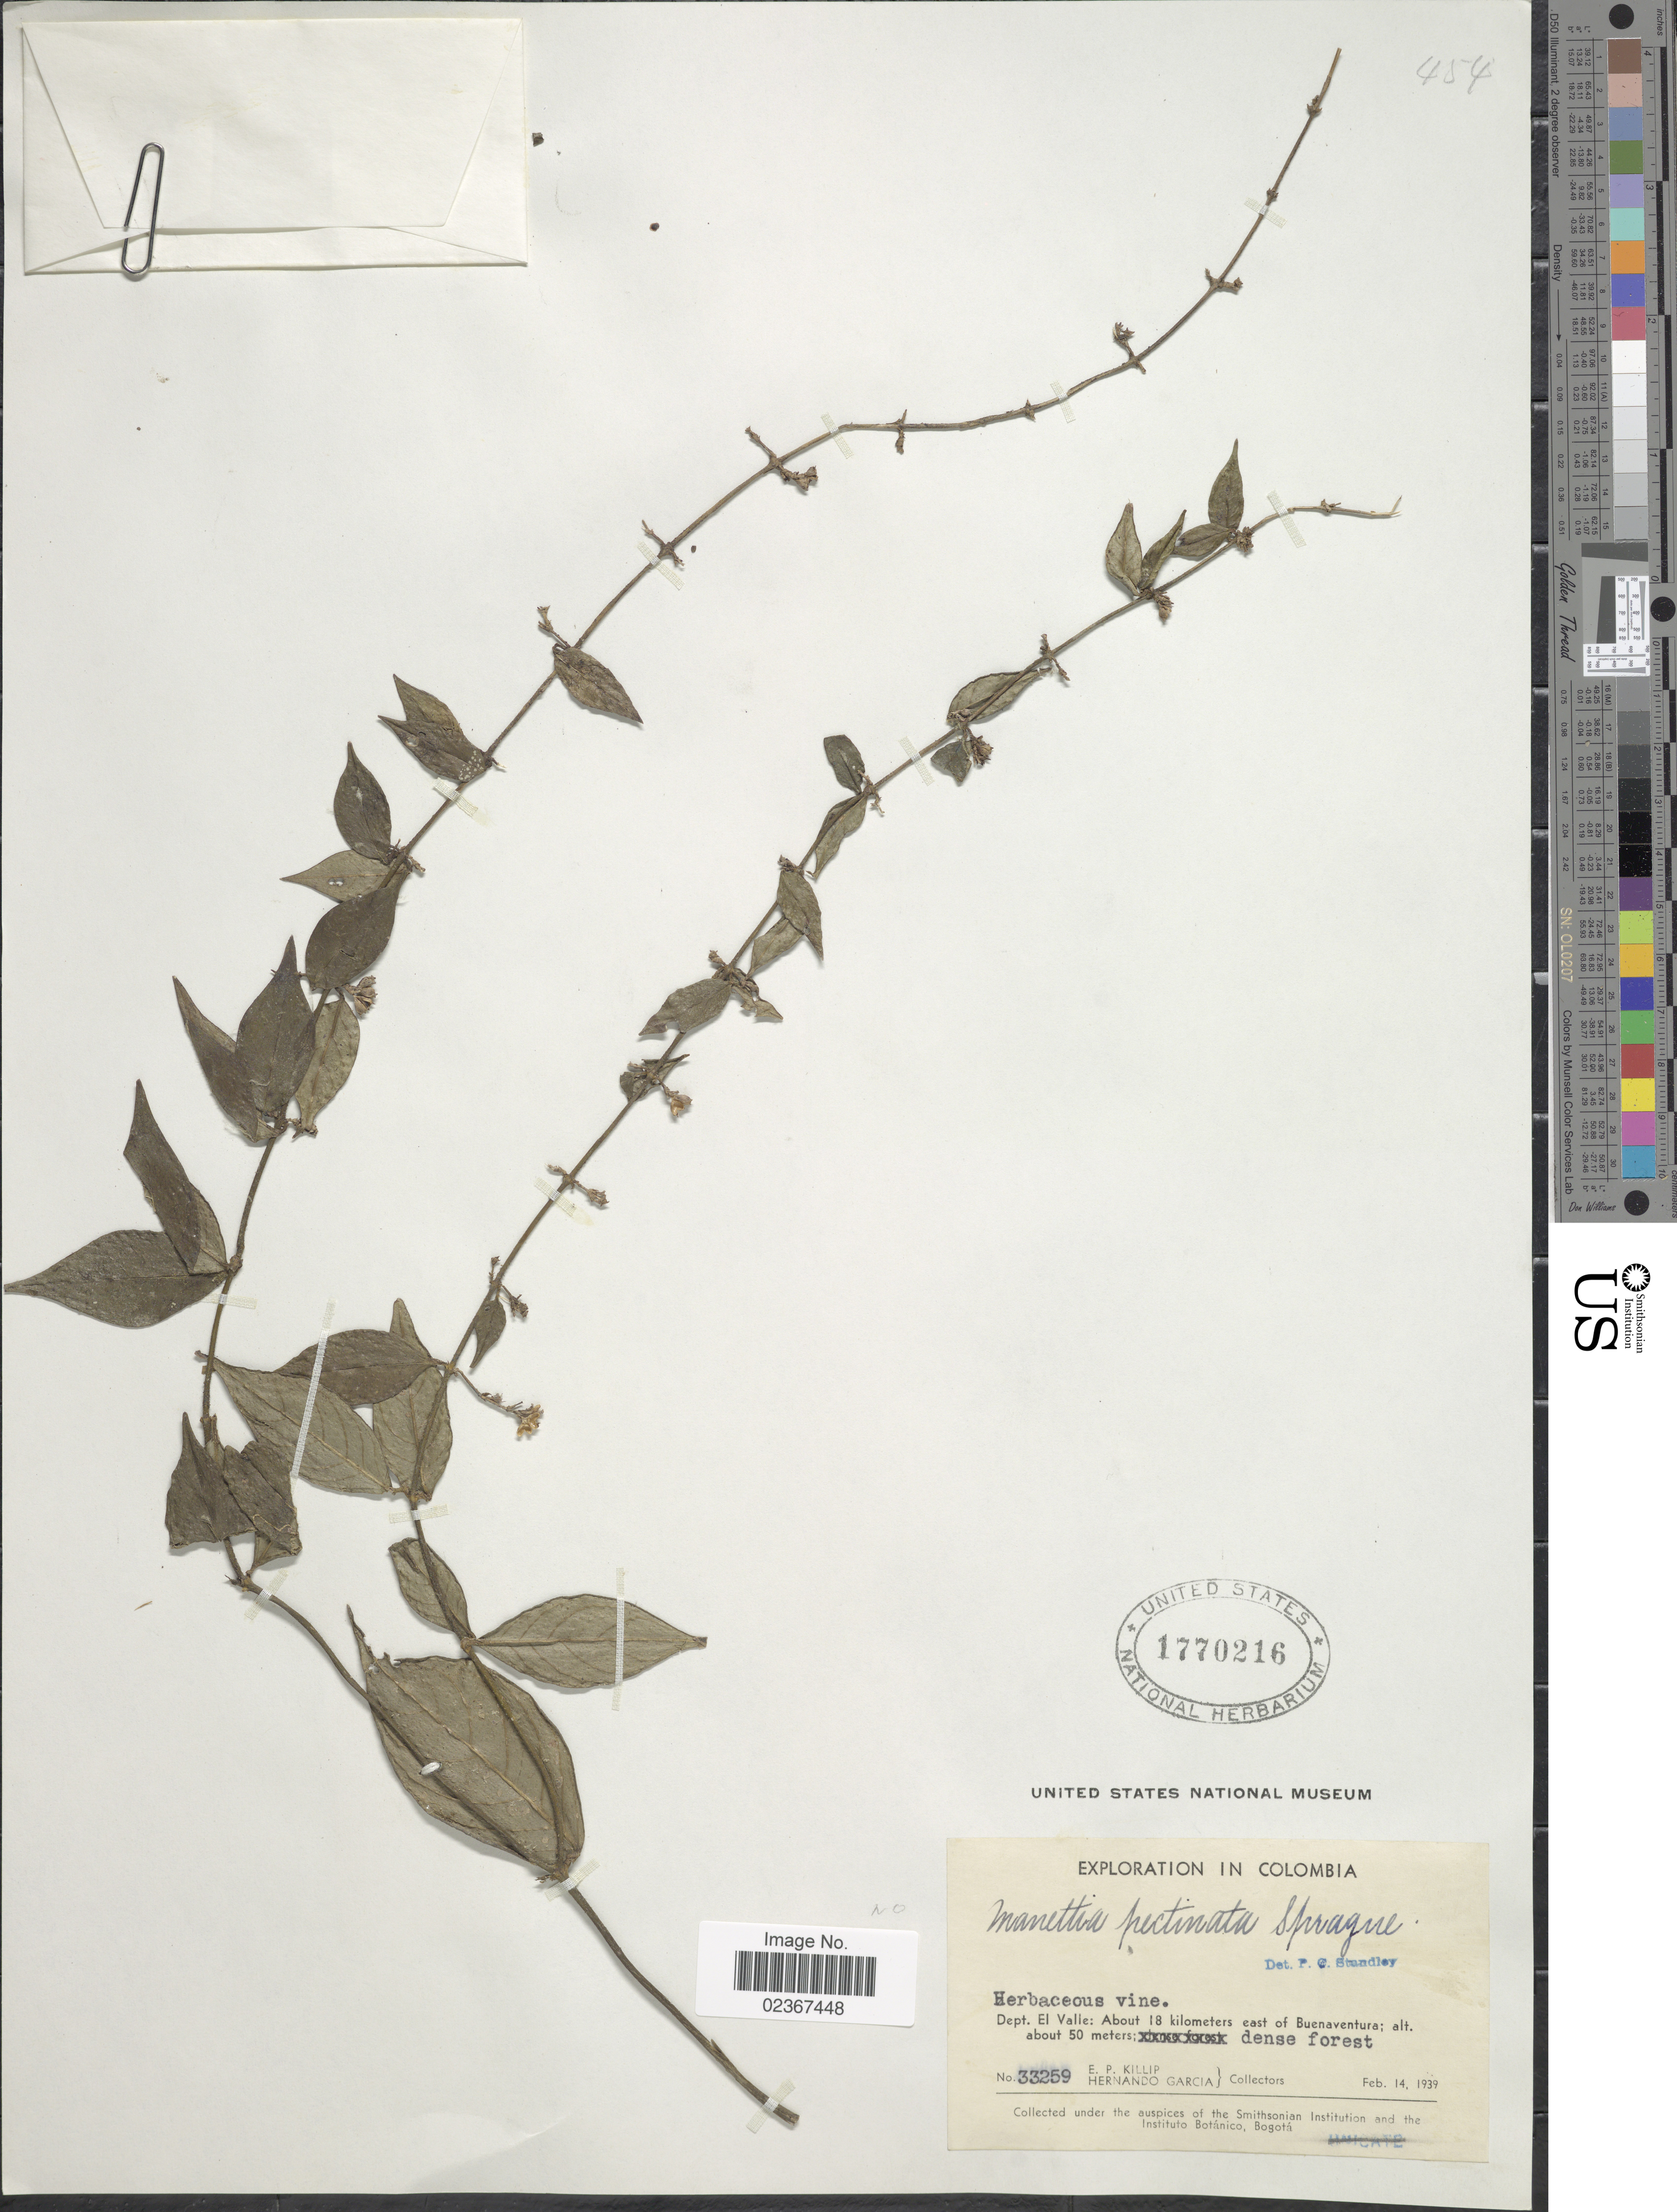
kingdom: Plantae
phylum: Tracheophyta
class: Magnoliopsida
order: Gentianales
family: Rubiaceae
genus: Manettia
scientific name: Manettia pectinata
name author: Sprague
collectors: E. P. Killip & H. Garcia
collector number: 33259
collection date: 1939-02-14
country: Colombia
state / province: Valle del Cauca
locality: Dept. El Valle.: About 18 kilometers east of Buenaventura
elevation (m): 50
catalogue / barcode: US 1770216